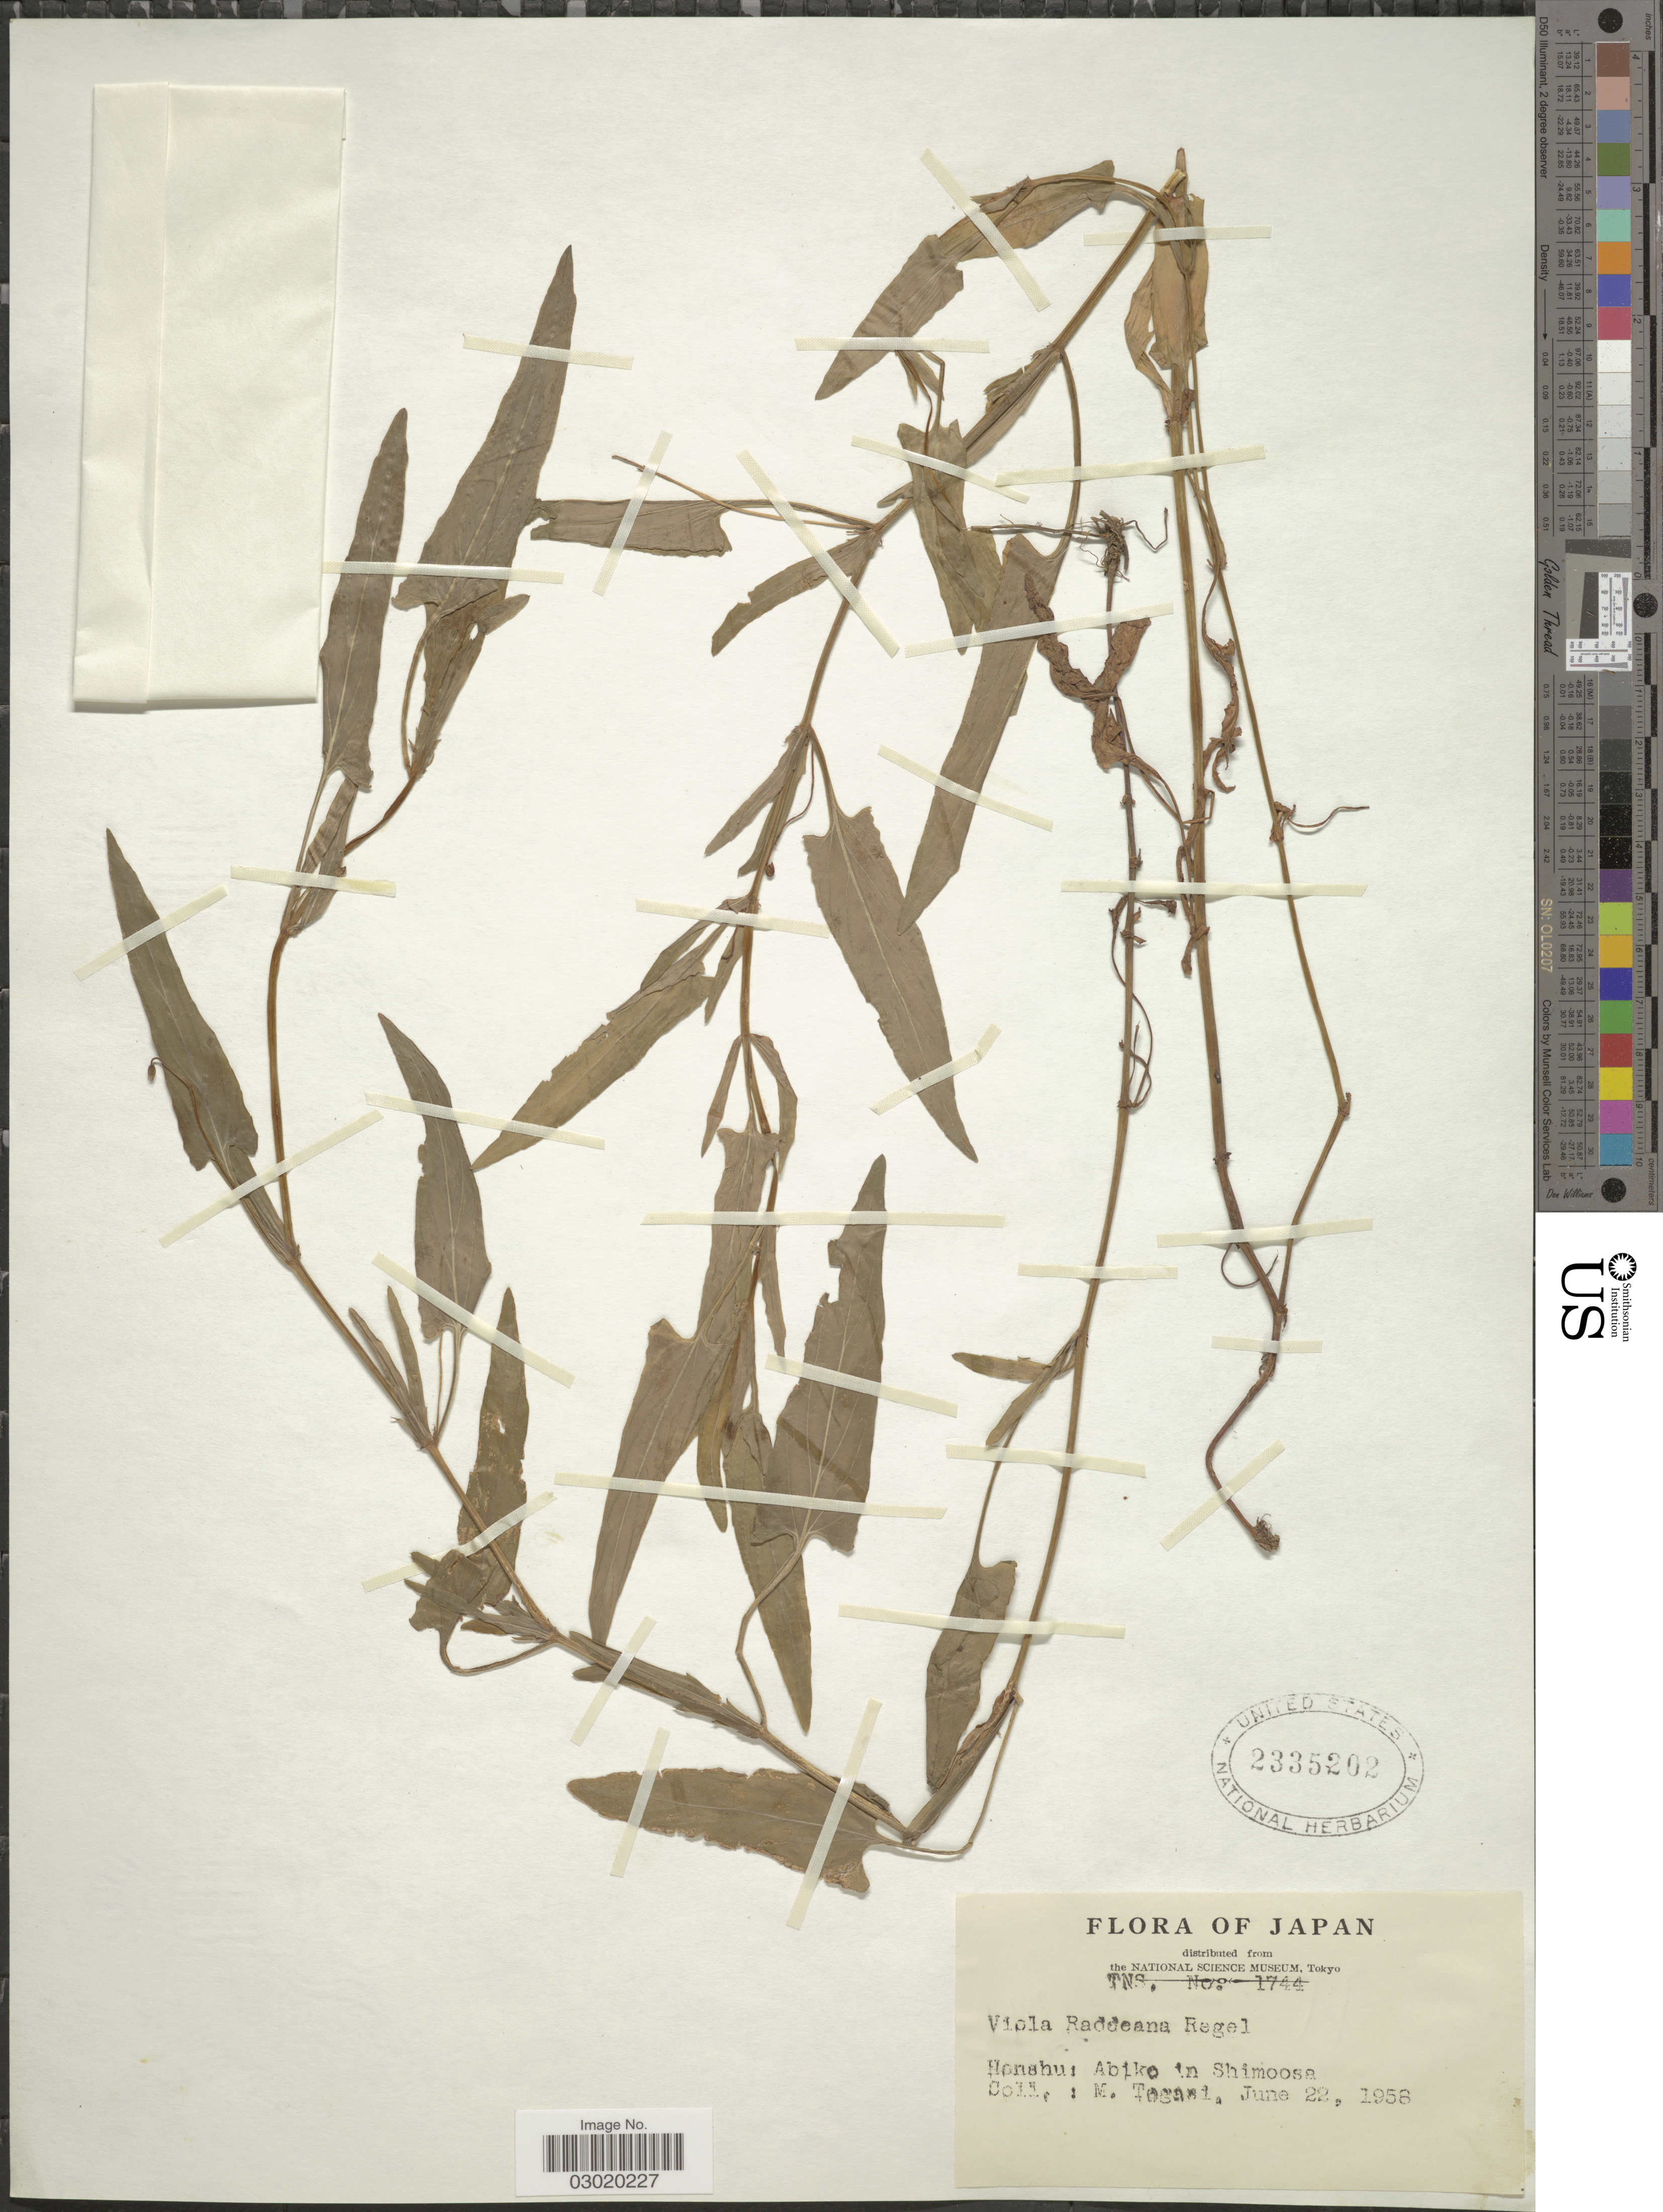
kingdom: Plantae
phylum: Tracheophyta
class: Magnoliopsida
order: Malpighiales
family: Violaceae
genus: Viola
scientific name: Viola raddeana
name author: Regel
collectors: M. Togasi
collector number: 1744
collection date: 1958-06-22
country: Japan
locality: Honshu: Abiko in Shimoosa.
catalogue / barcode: US 2335202